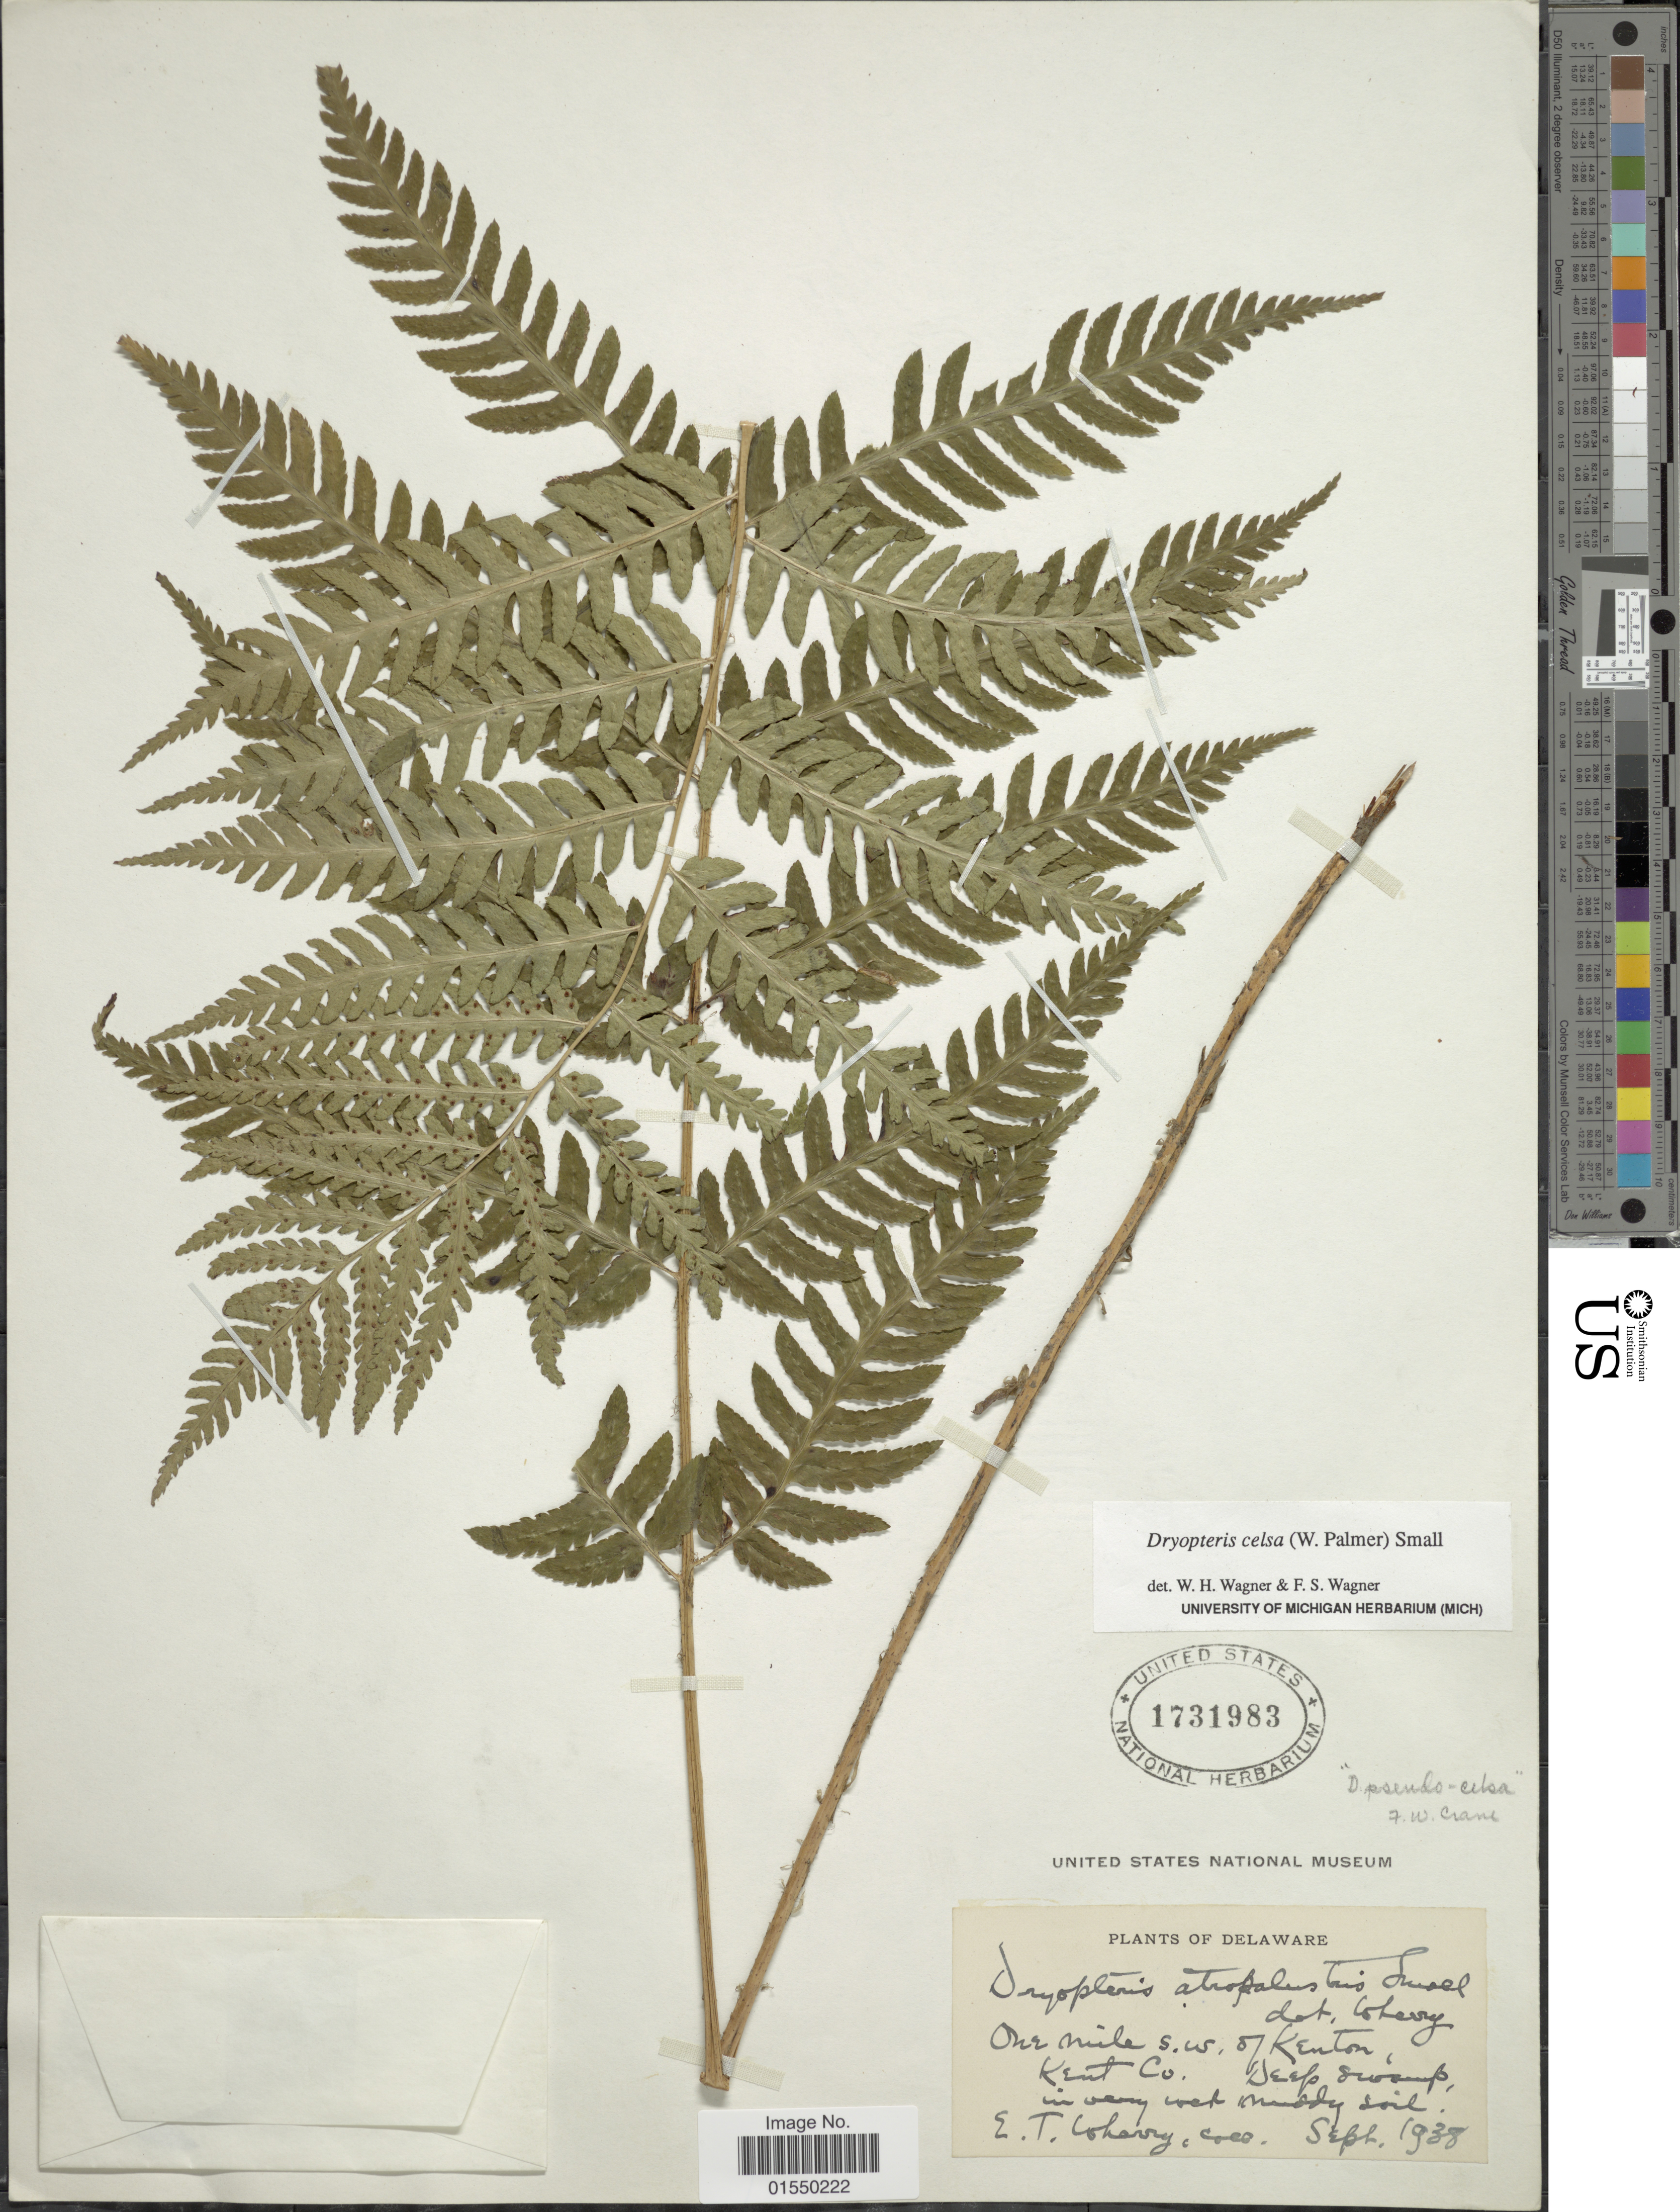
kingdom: Plantae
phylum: Tracheophyta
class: Polypodiopsida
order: Polypodiales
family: Dryopteridaceae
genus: Dryopteris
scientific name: Dryopteris celsa (W. Palmer) Knowlt., W. Palmer & C.L. Pollard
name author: (W. Palmer) Knowlt. et al.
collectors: E. T. Wherry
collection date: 1938-09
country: United States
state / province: Delaware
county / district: Kent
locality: One mile s.w. of Kenton, Kent Co.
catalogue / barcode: US 1731983